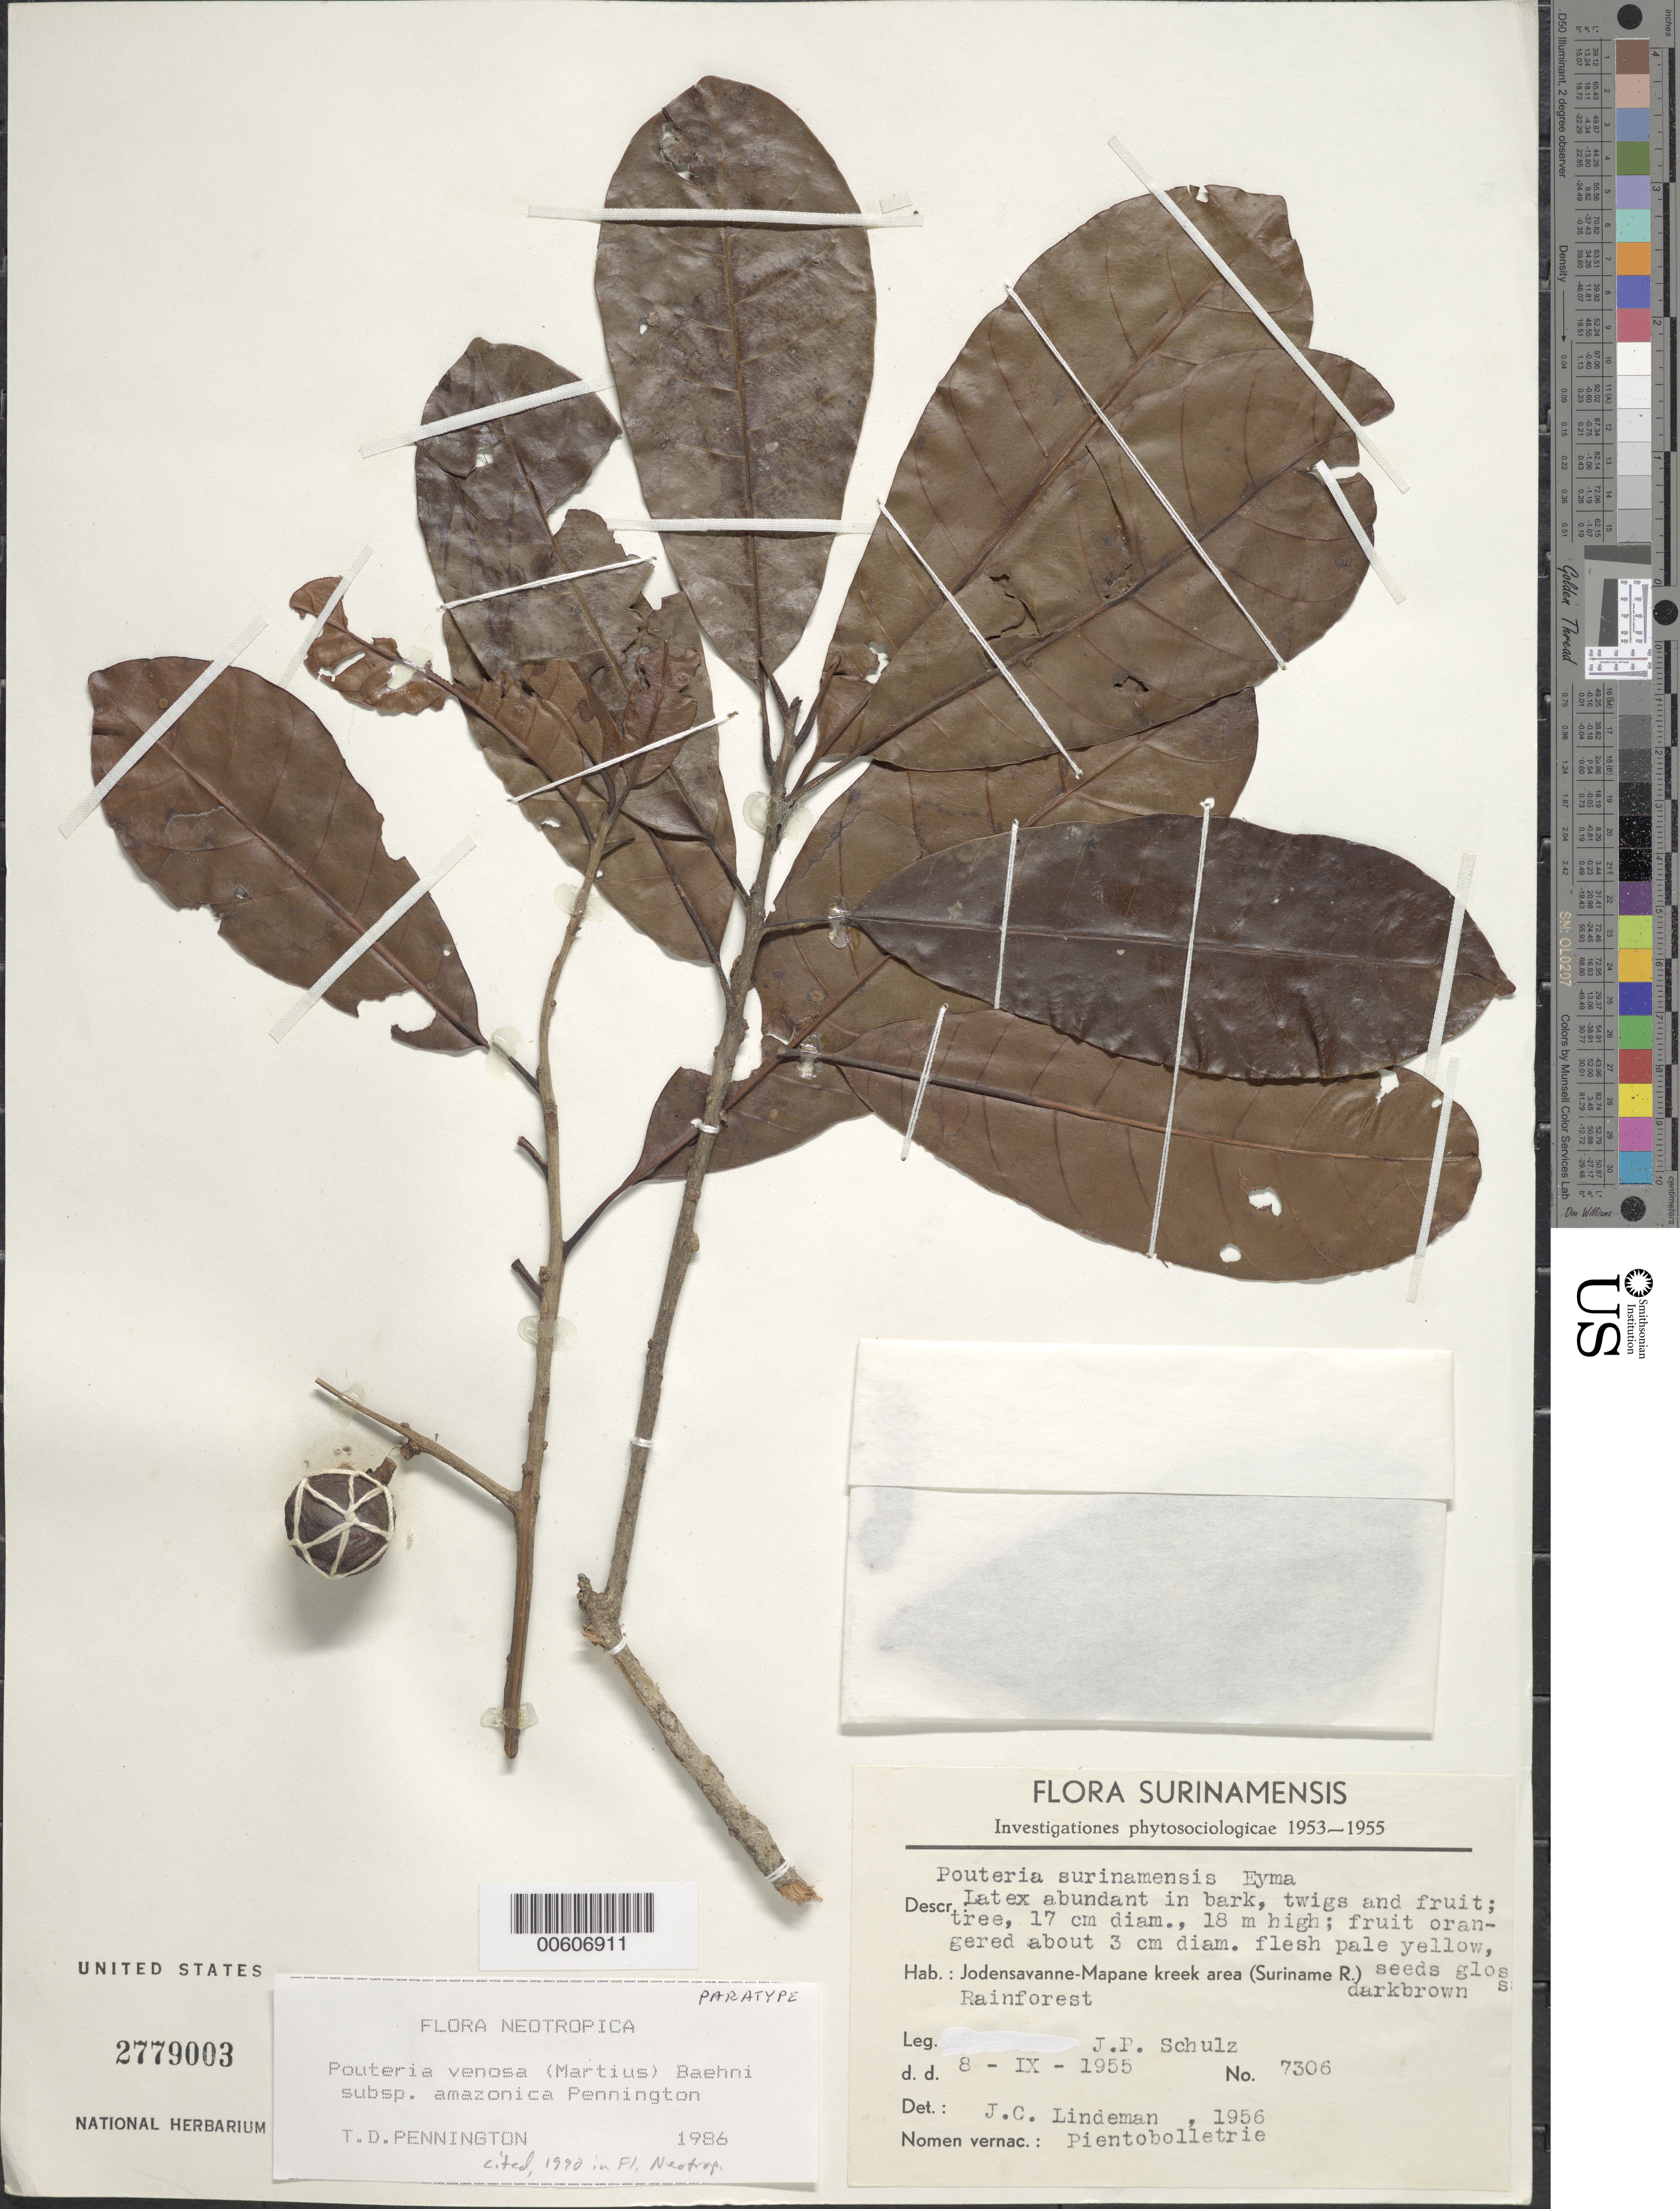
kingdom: Plantae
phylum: Tracheophyta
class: Magnoliopsida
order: Ericales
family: Sapotaceae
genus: Pouteria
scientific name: Pouteria venosa subsp. amazonica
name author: T.D. Penn.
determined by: Pennington, T. D., (K)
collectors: J. P. Schulz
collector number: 7306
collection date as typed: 8-Sep-55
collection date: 1955-09-08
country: Suriname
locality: Jodensavanne-Mapane kreek area (SURINAMEe River)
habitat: Rainforest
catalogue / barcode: US 2779003